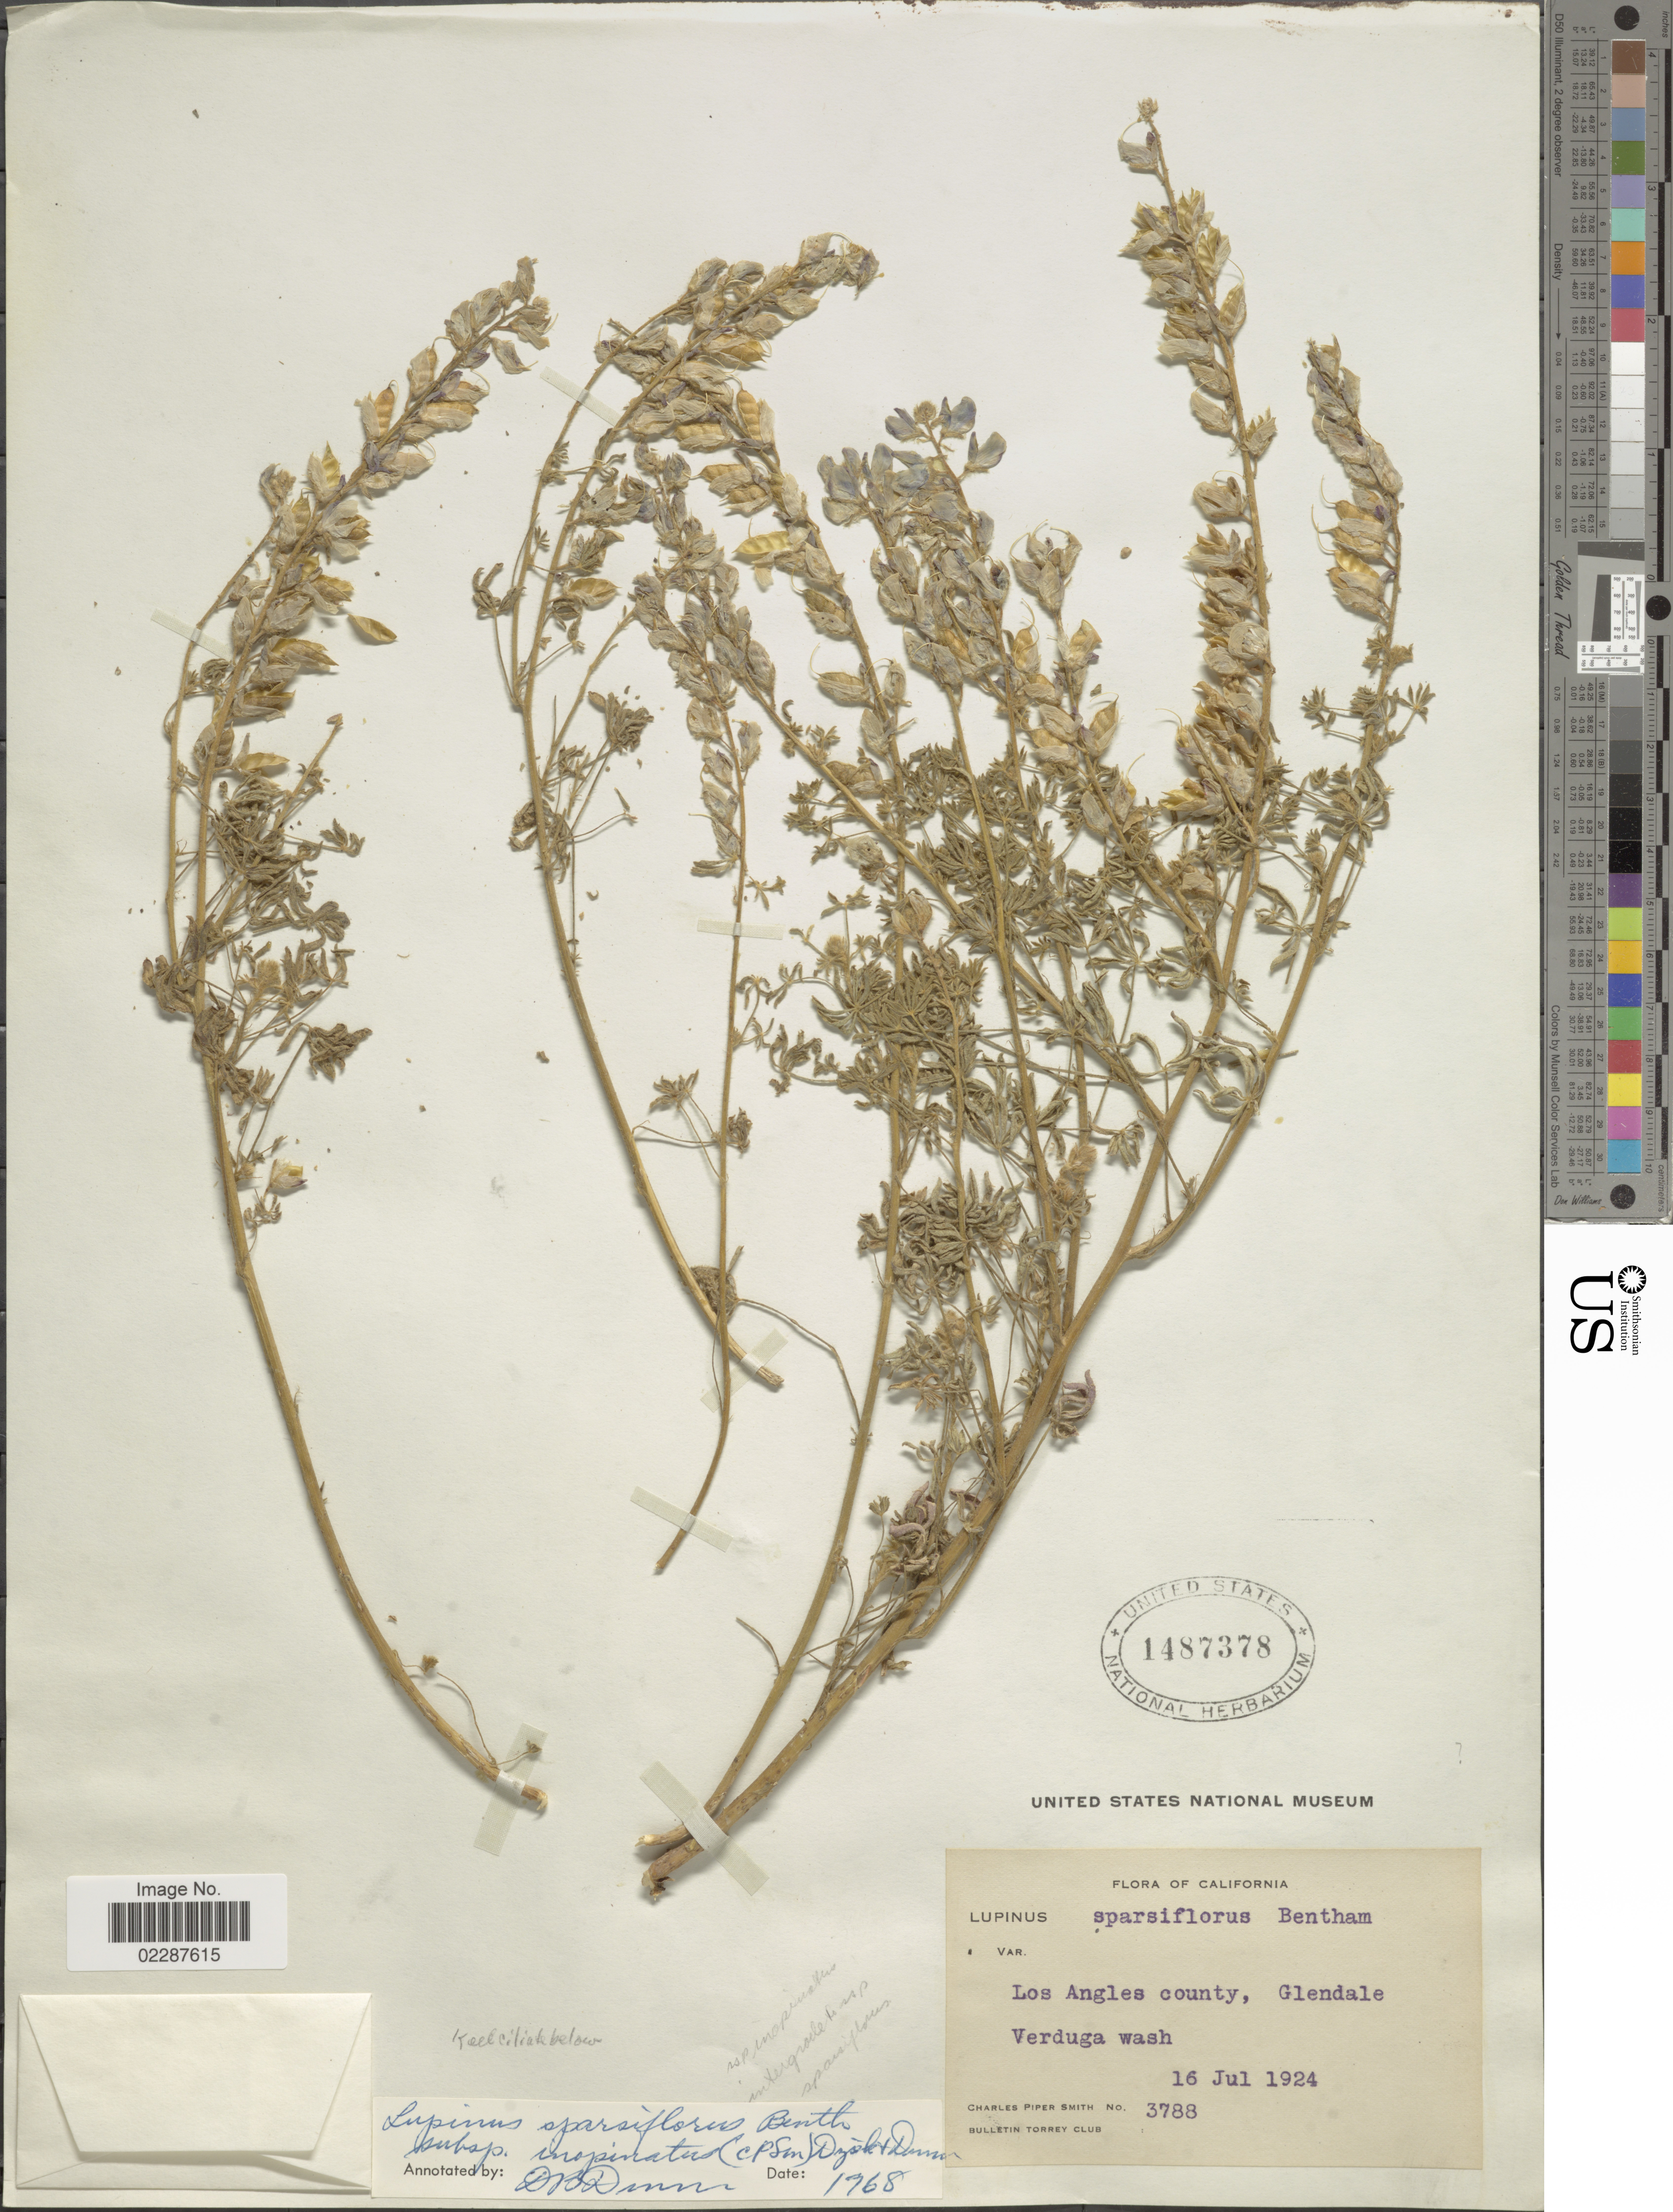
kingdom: Plantae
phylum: Tracheophyta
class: Magnoliopsida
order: Fabales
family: Fabaceae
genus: Lupinus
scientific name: Lupinus sparsiflorus subsp. inopinatus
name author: Benth.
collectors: C. P. Smith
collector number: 3788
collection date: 1924-07-16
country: United States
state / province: California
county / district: Los Angeles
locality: Los Angles County, Glendale Verduga wash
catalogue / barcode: US 1487378